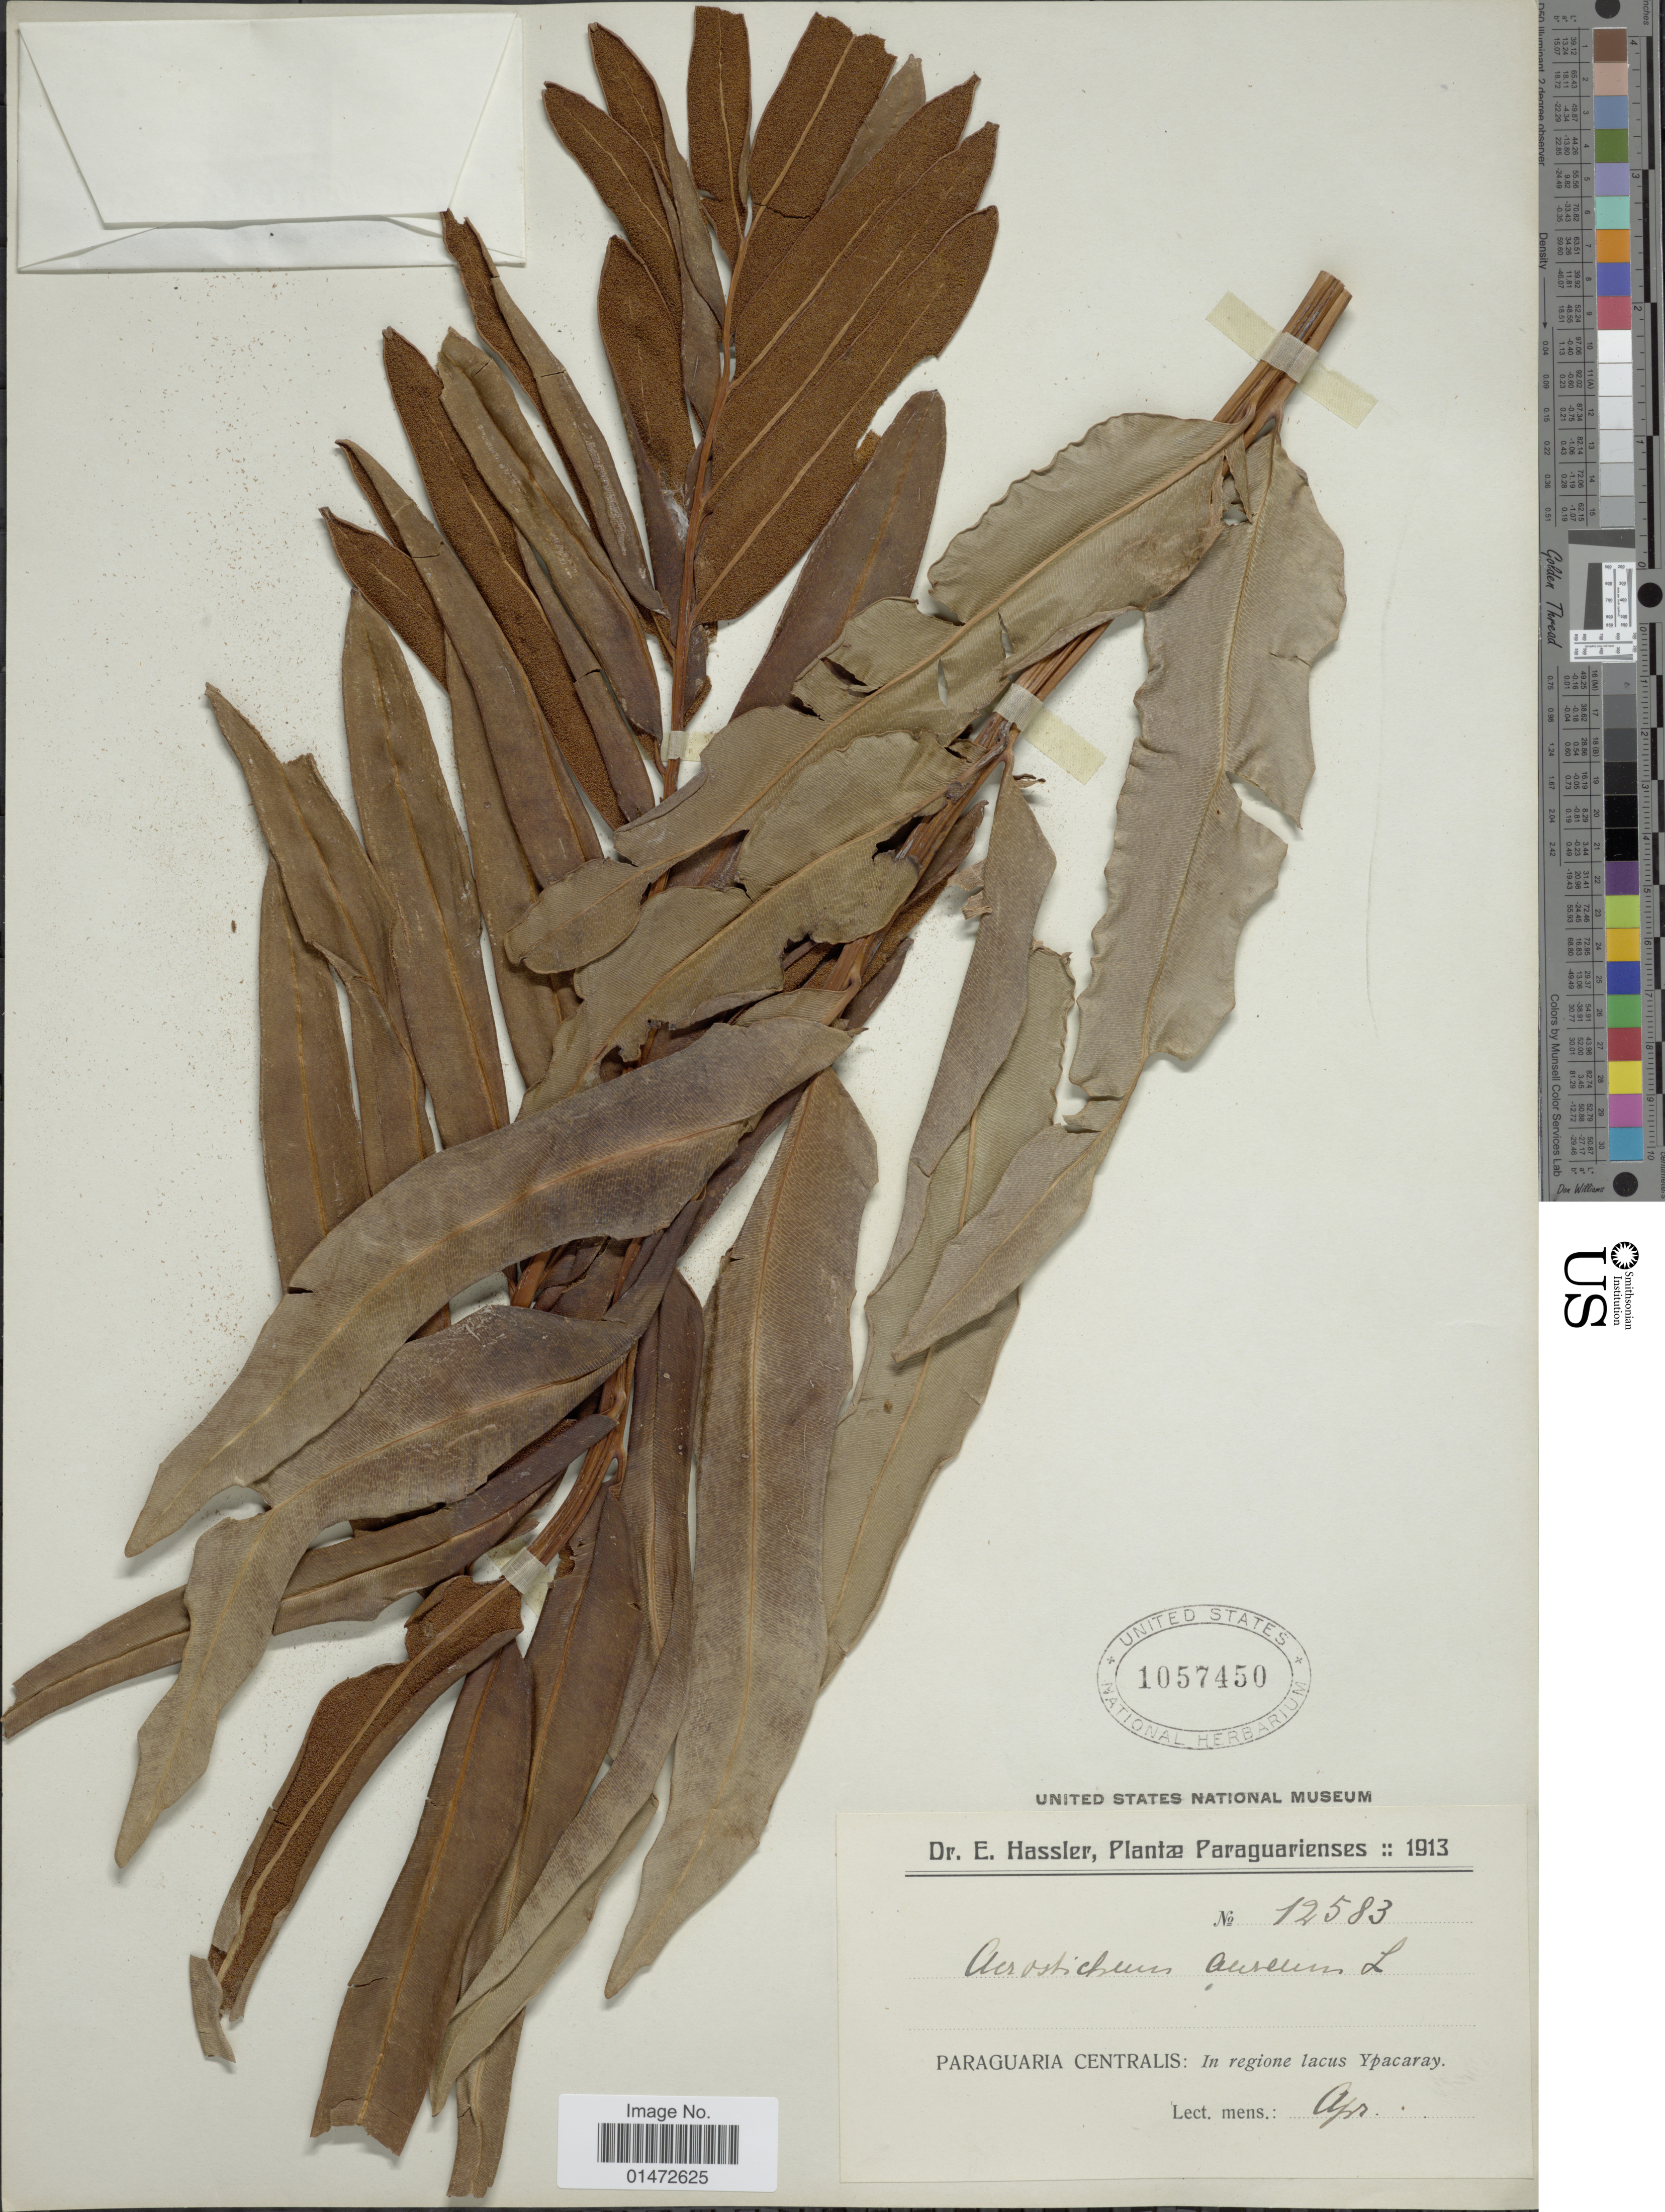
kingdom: Plantae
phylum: Tracheophyta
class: Polypodiopsida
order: Polypodiales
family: Pteridaceae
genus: Acrostichum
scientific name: Acrostichum danaeifolium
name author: Langsd. & Fisch.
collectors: E. Hassler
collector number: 12583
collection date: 1913-04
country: Paraguay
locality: Paraguaria Centralis: In regione lacus Ypacaray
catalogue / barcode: US 1057450